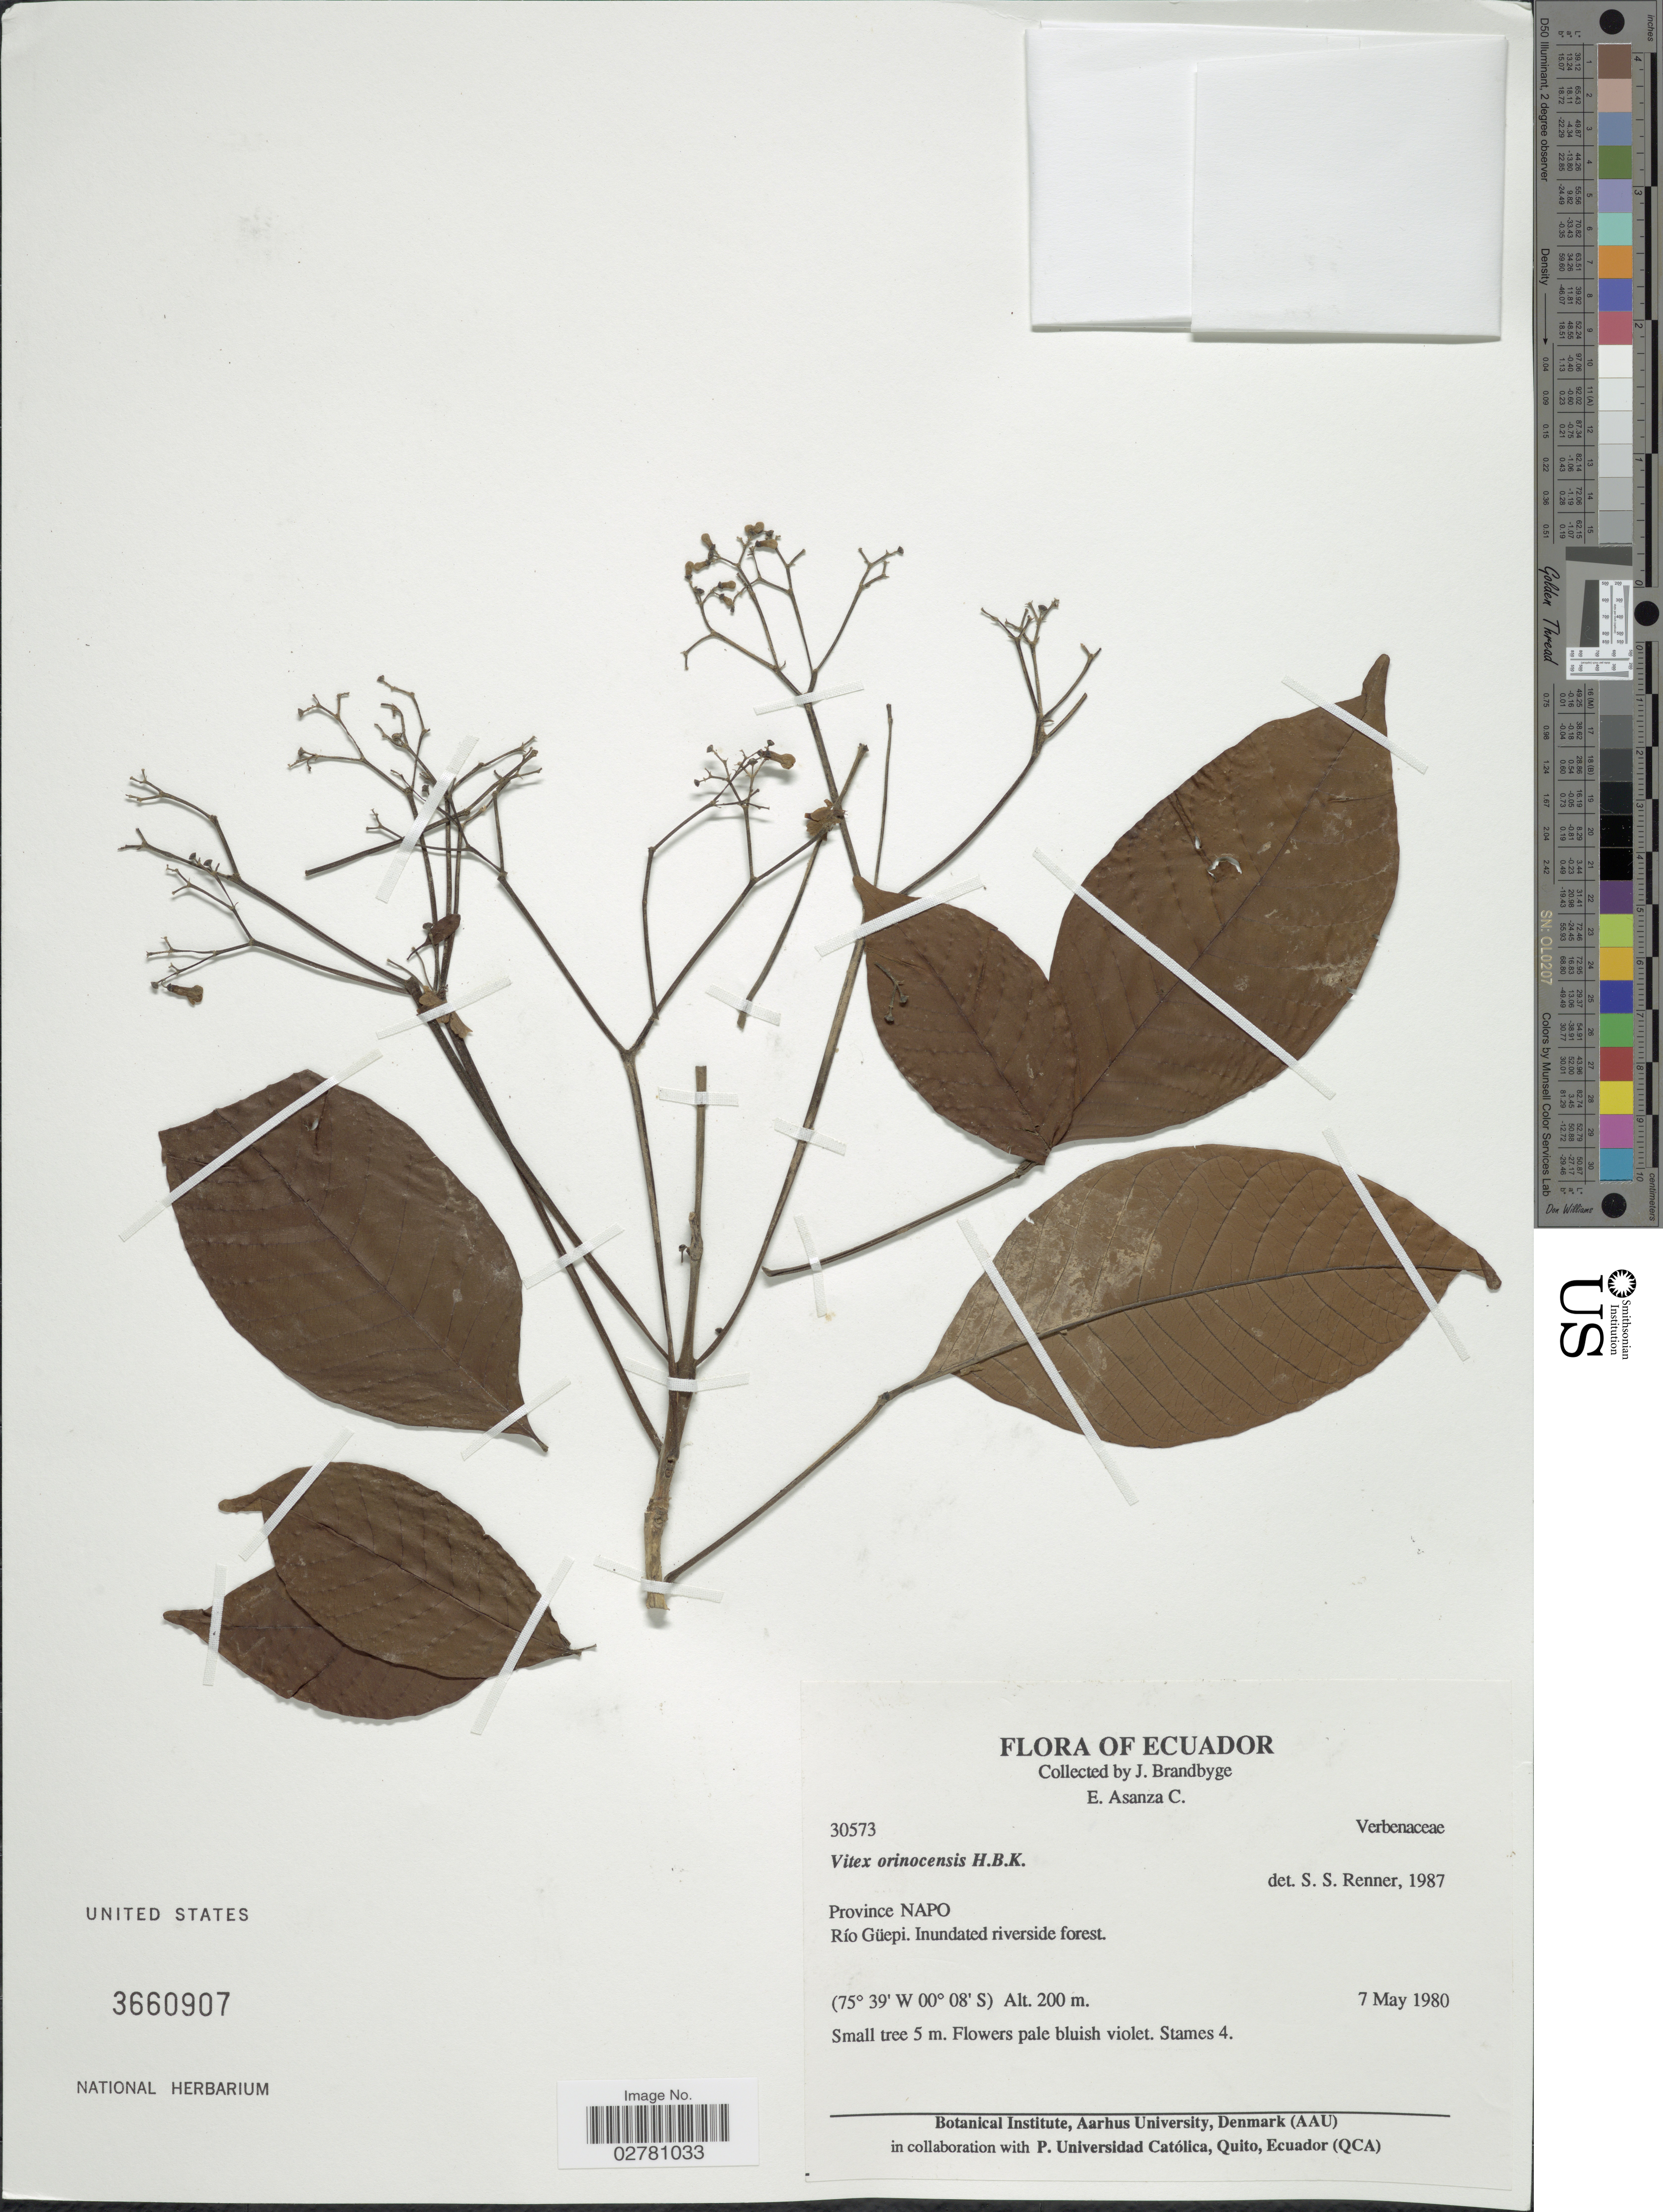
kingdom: Plantae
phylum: Tracheophyta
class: Magnoliopsida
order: Lamiales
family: Lamiaceae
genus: Vitex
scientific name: Vitex orinocensis var. orinocensis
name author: Kunth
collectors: J. Brandbyge & E. Asanza C.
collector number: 30573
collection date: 1980-05-07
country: Ecuador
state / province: Napo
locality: Río Güepi.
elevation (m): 200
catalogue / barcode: US 3660907